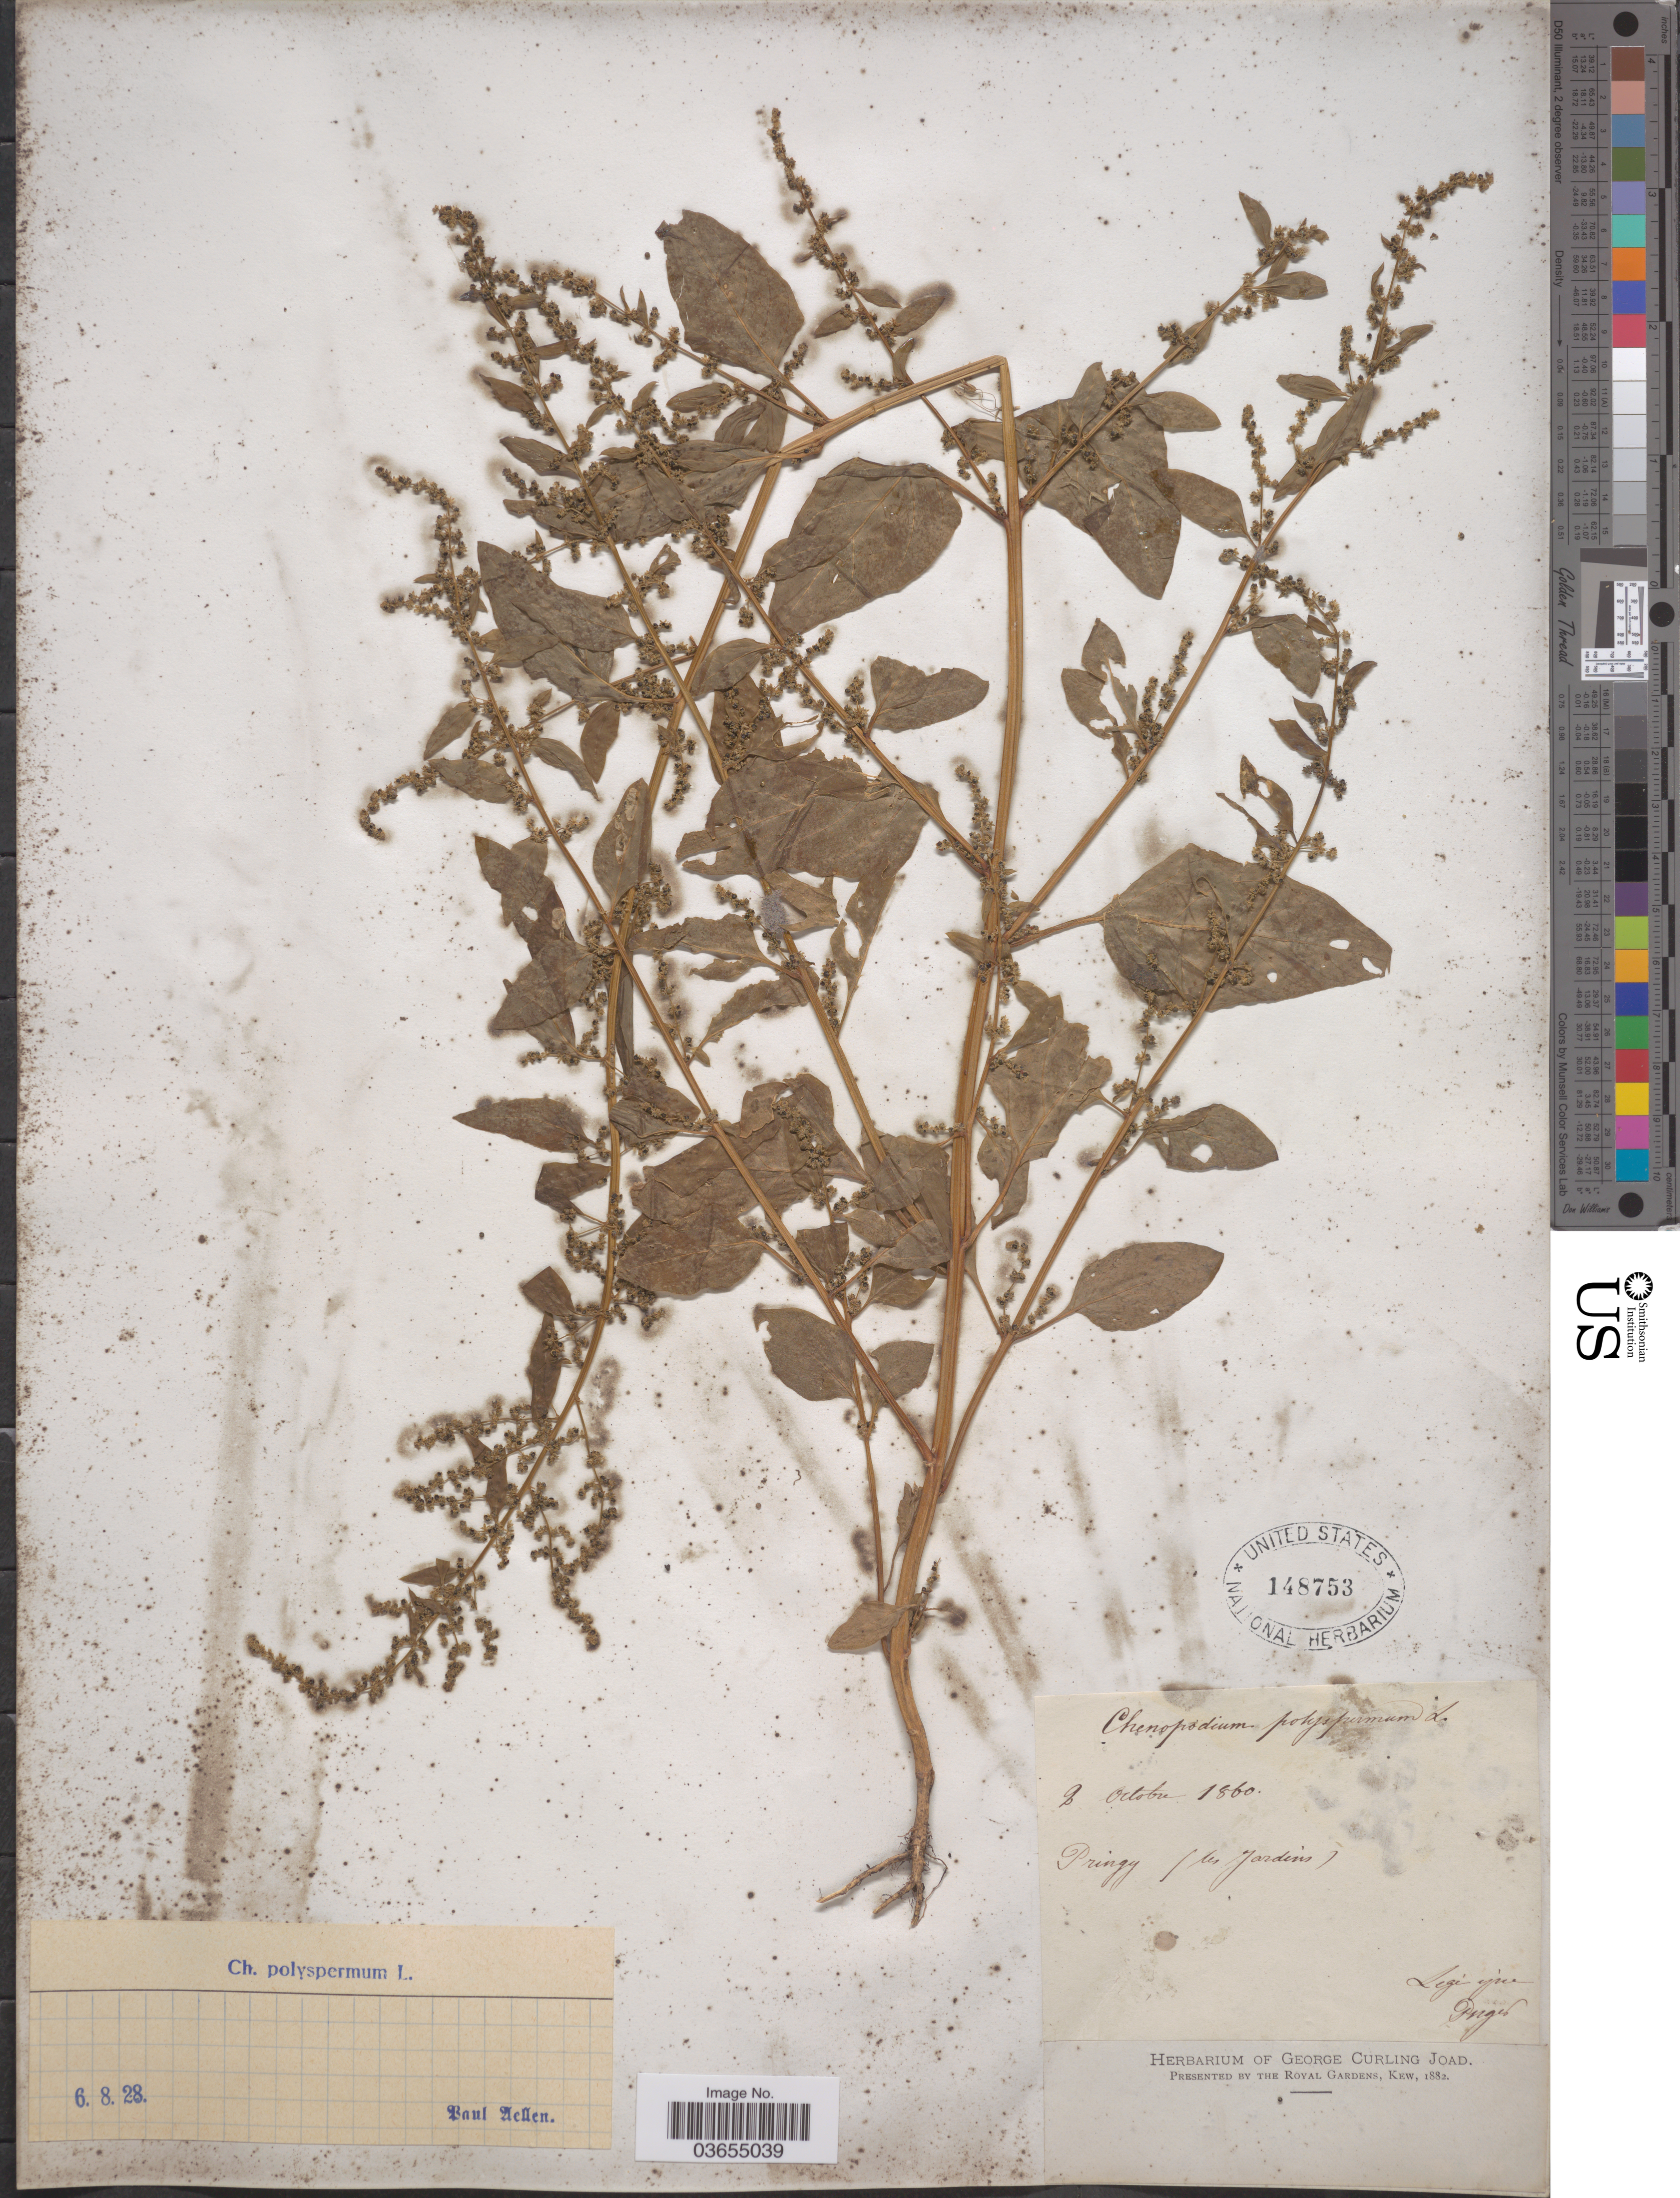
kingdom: Plantae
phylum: Tracheophyta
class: Magnoliopsida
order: Caryophyllales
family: Amaranthaceae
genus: Lipandra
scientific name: Lipandra polysperma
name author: (L.) S. Fuentes et al.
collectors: -. Puget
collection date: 1860-10-09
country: France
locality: Pringy (les Jardins).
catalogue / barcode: US 148753